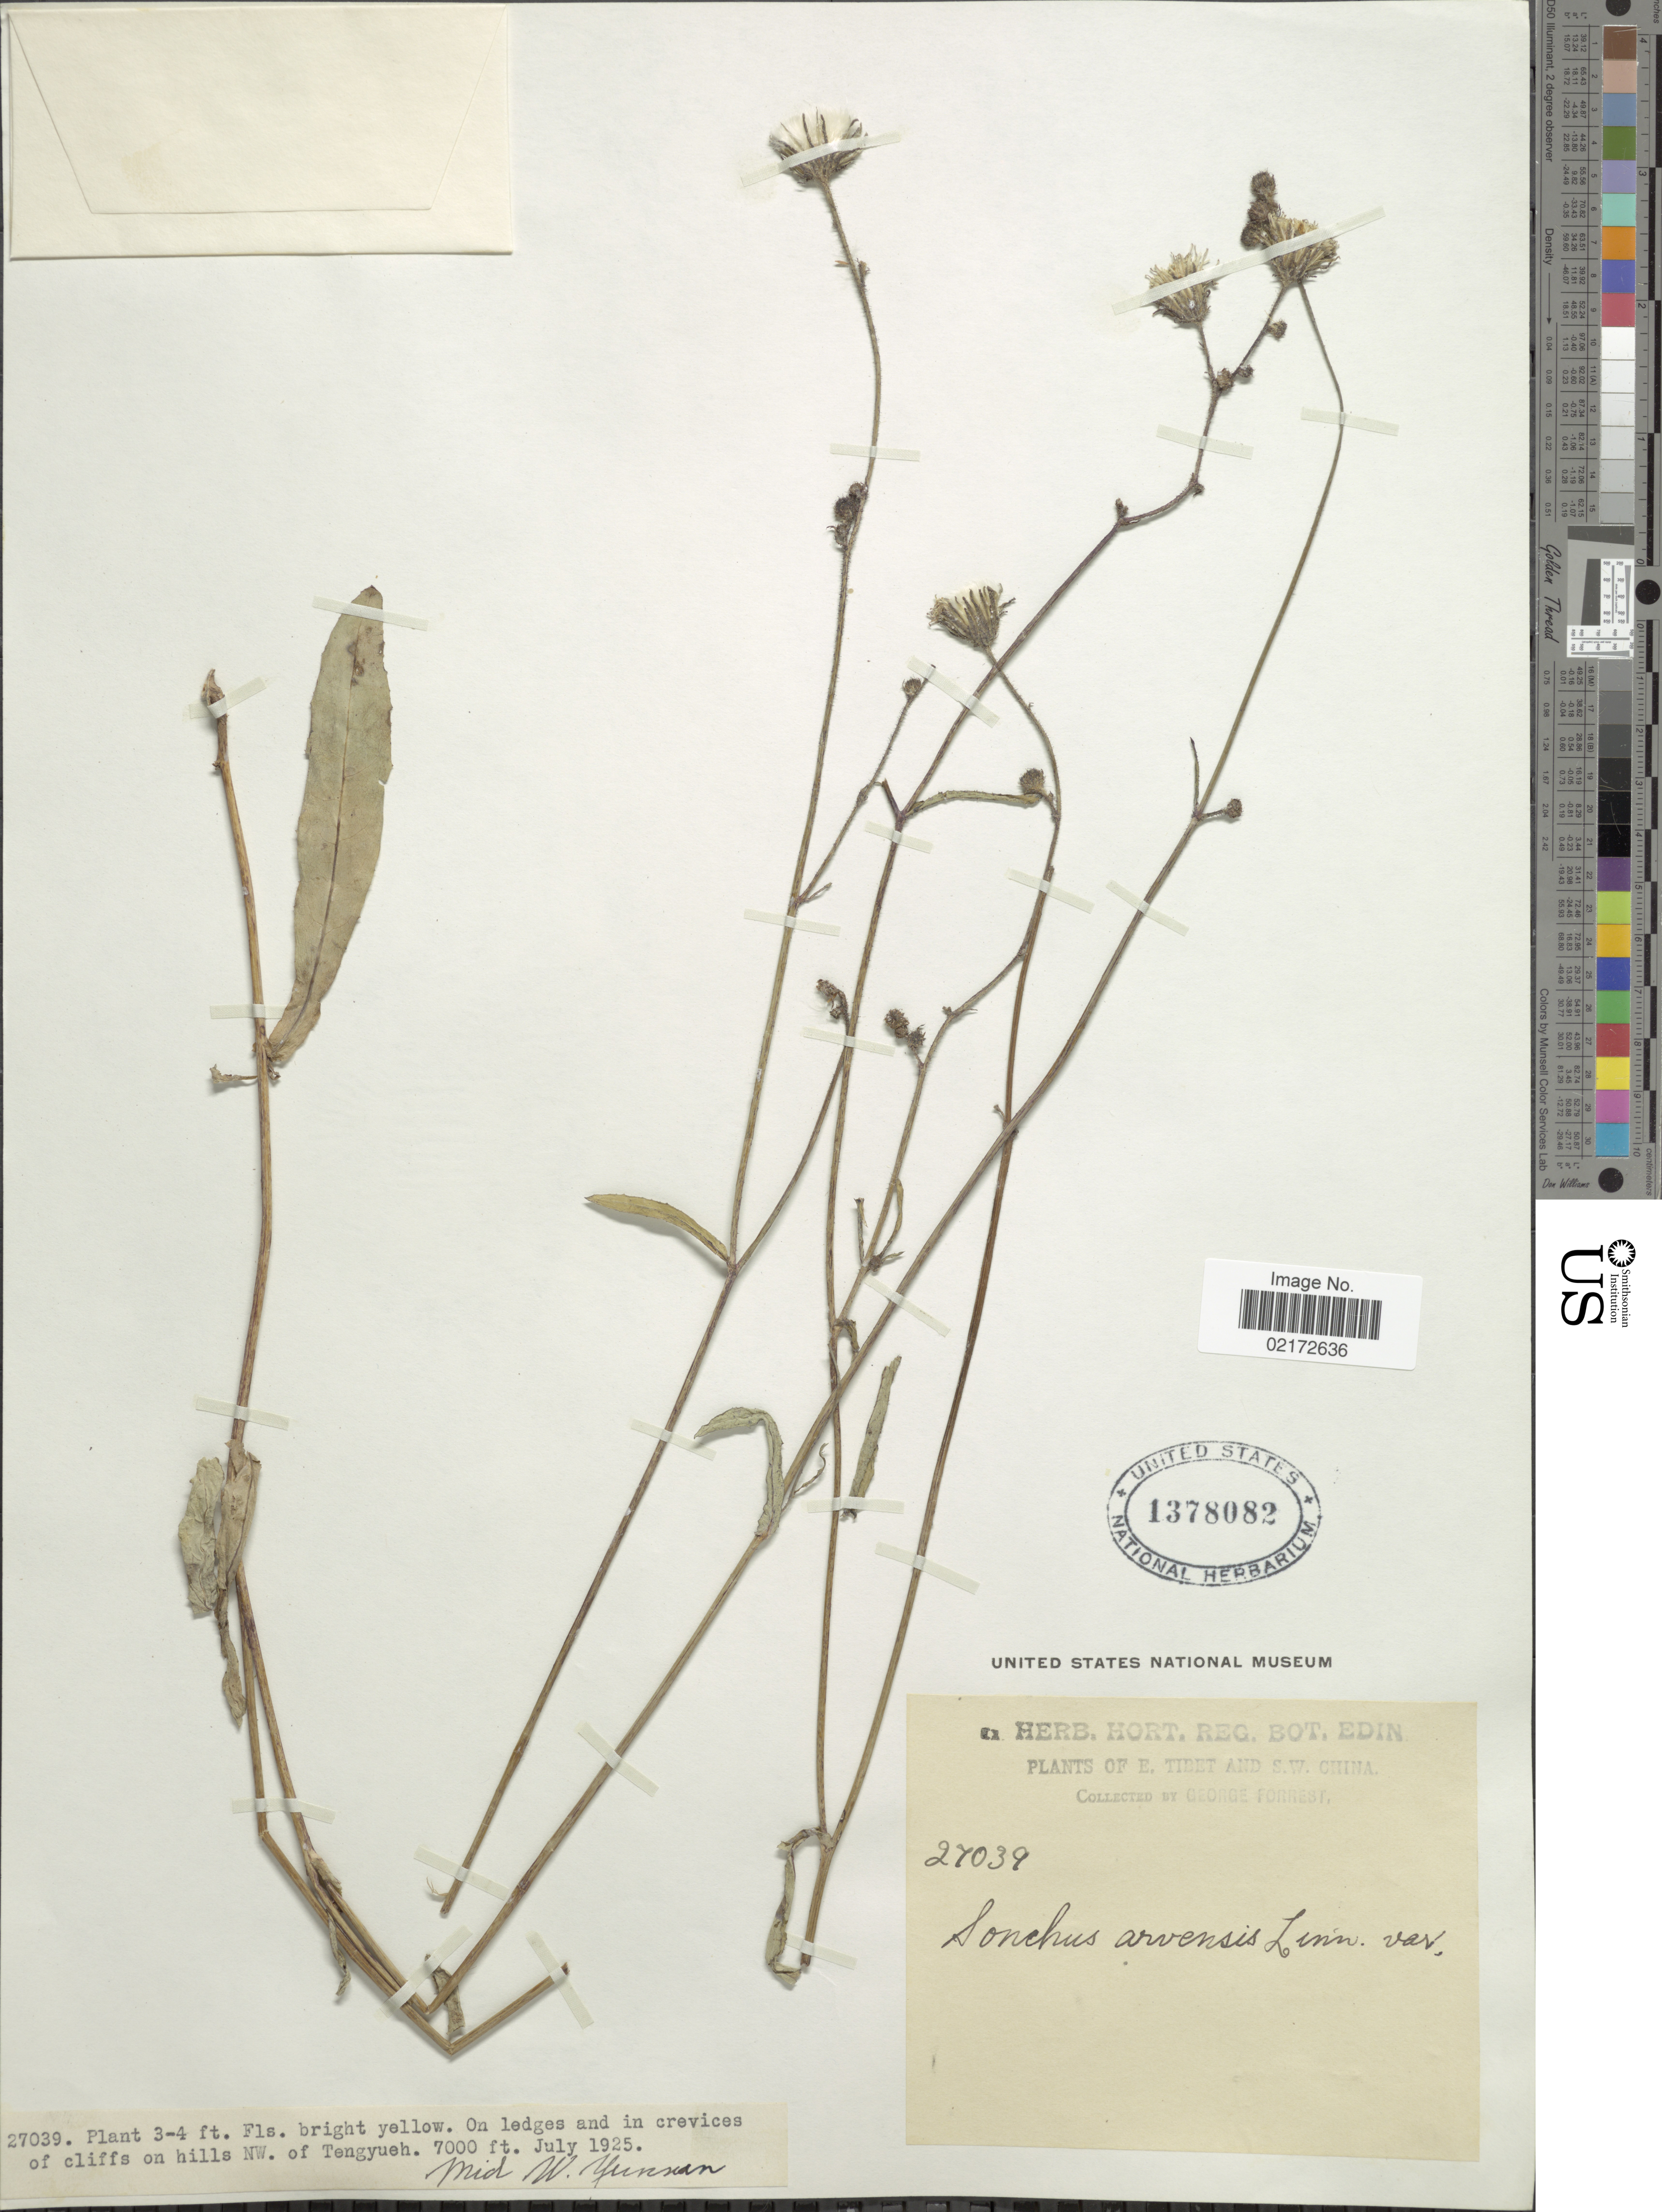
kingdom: Plantae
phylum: Tracheophyta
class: Magnoliopsida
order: Asterales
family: Asteraceae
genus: Sonchus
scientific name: Sonchus arvensis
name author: L.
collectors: G. Forrest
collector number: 27039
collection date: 1925-07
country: China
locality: E. Tibet and S.W. China. On ledges and in crevices of cliffs on hills NW. of Tengyueh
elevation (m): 2134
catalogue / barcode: US 1378082